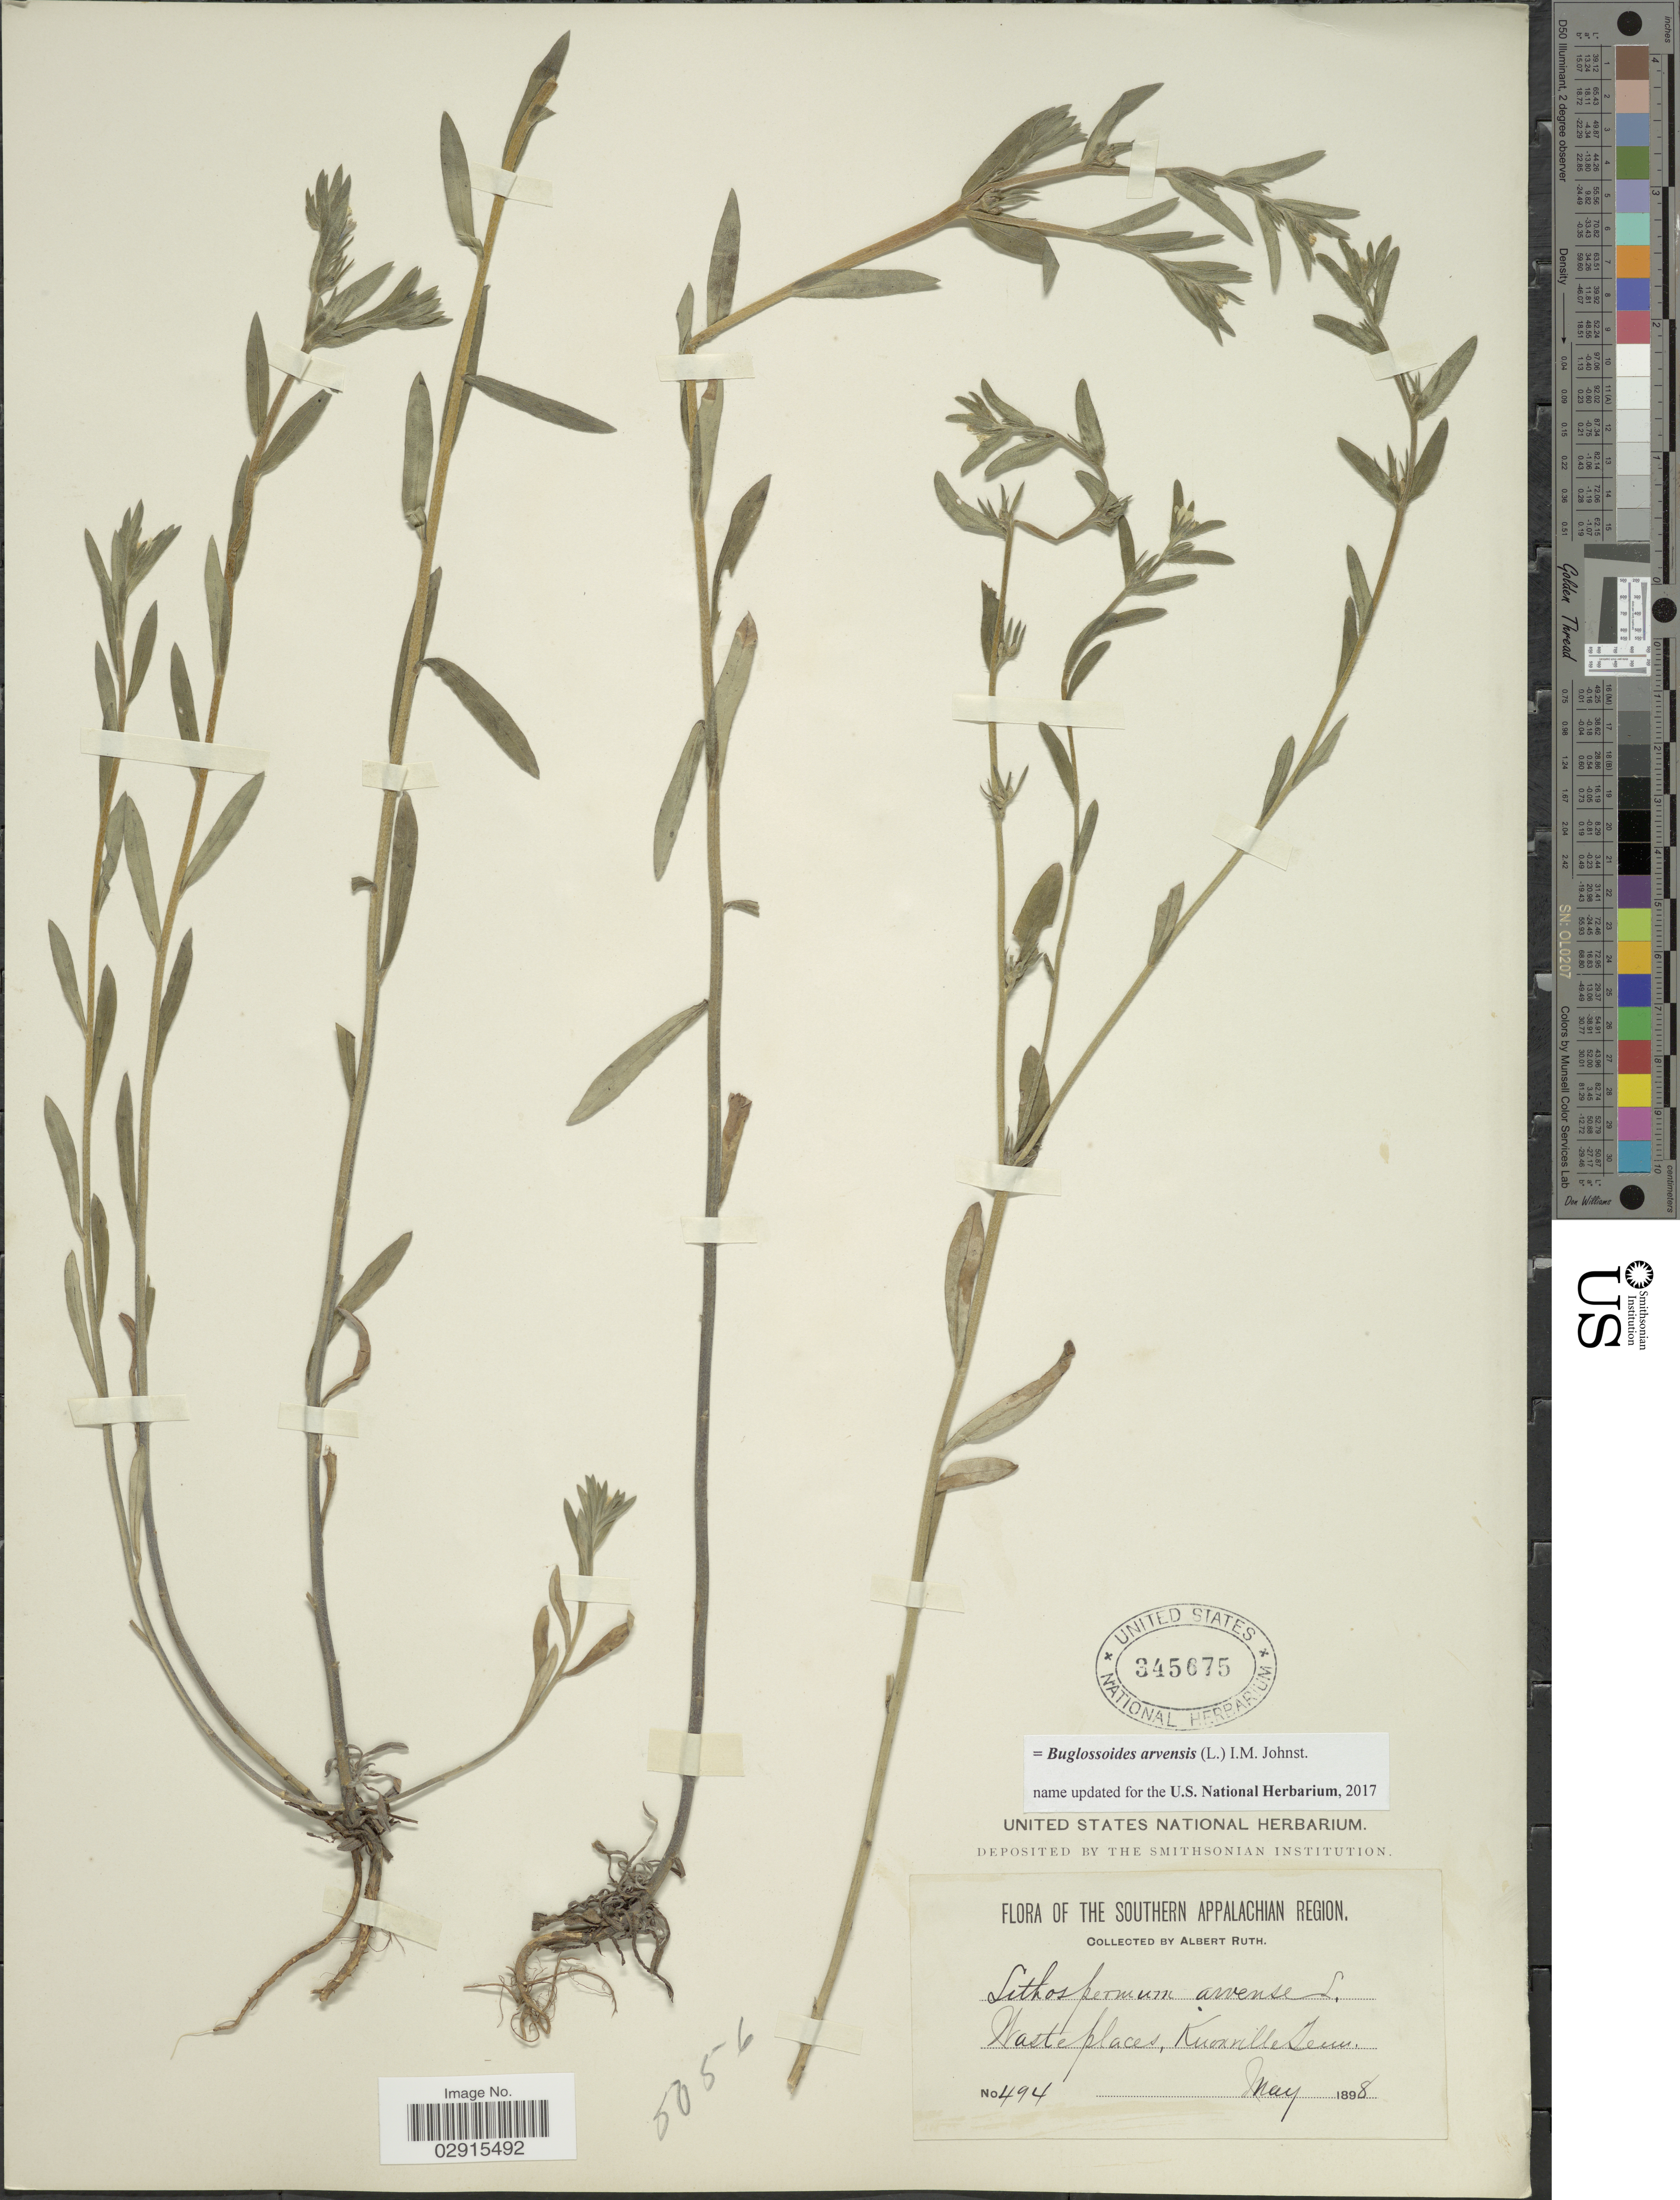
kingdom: Plantae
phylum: Tracheophyta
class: Magnoliopsida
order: Boraginales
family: Boraginaceae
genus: Buglossoides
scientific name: Buglossoides arvensis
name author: (L.) I.M. Johnst.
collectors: A. Ruth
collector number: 494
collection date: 1898-05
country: United States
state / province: Tennessee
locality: The Southern Appalachian Region, Knoxville.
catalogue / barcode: US 345675